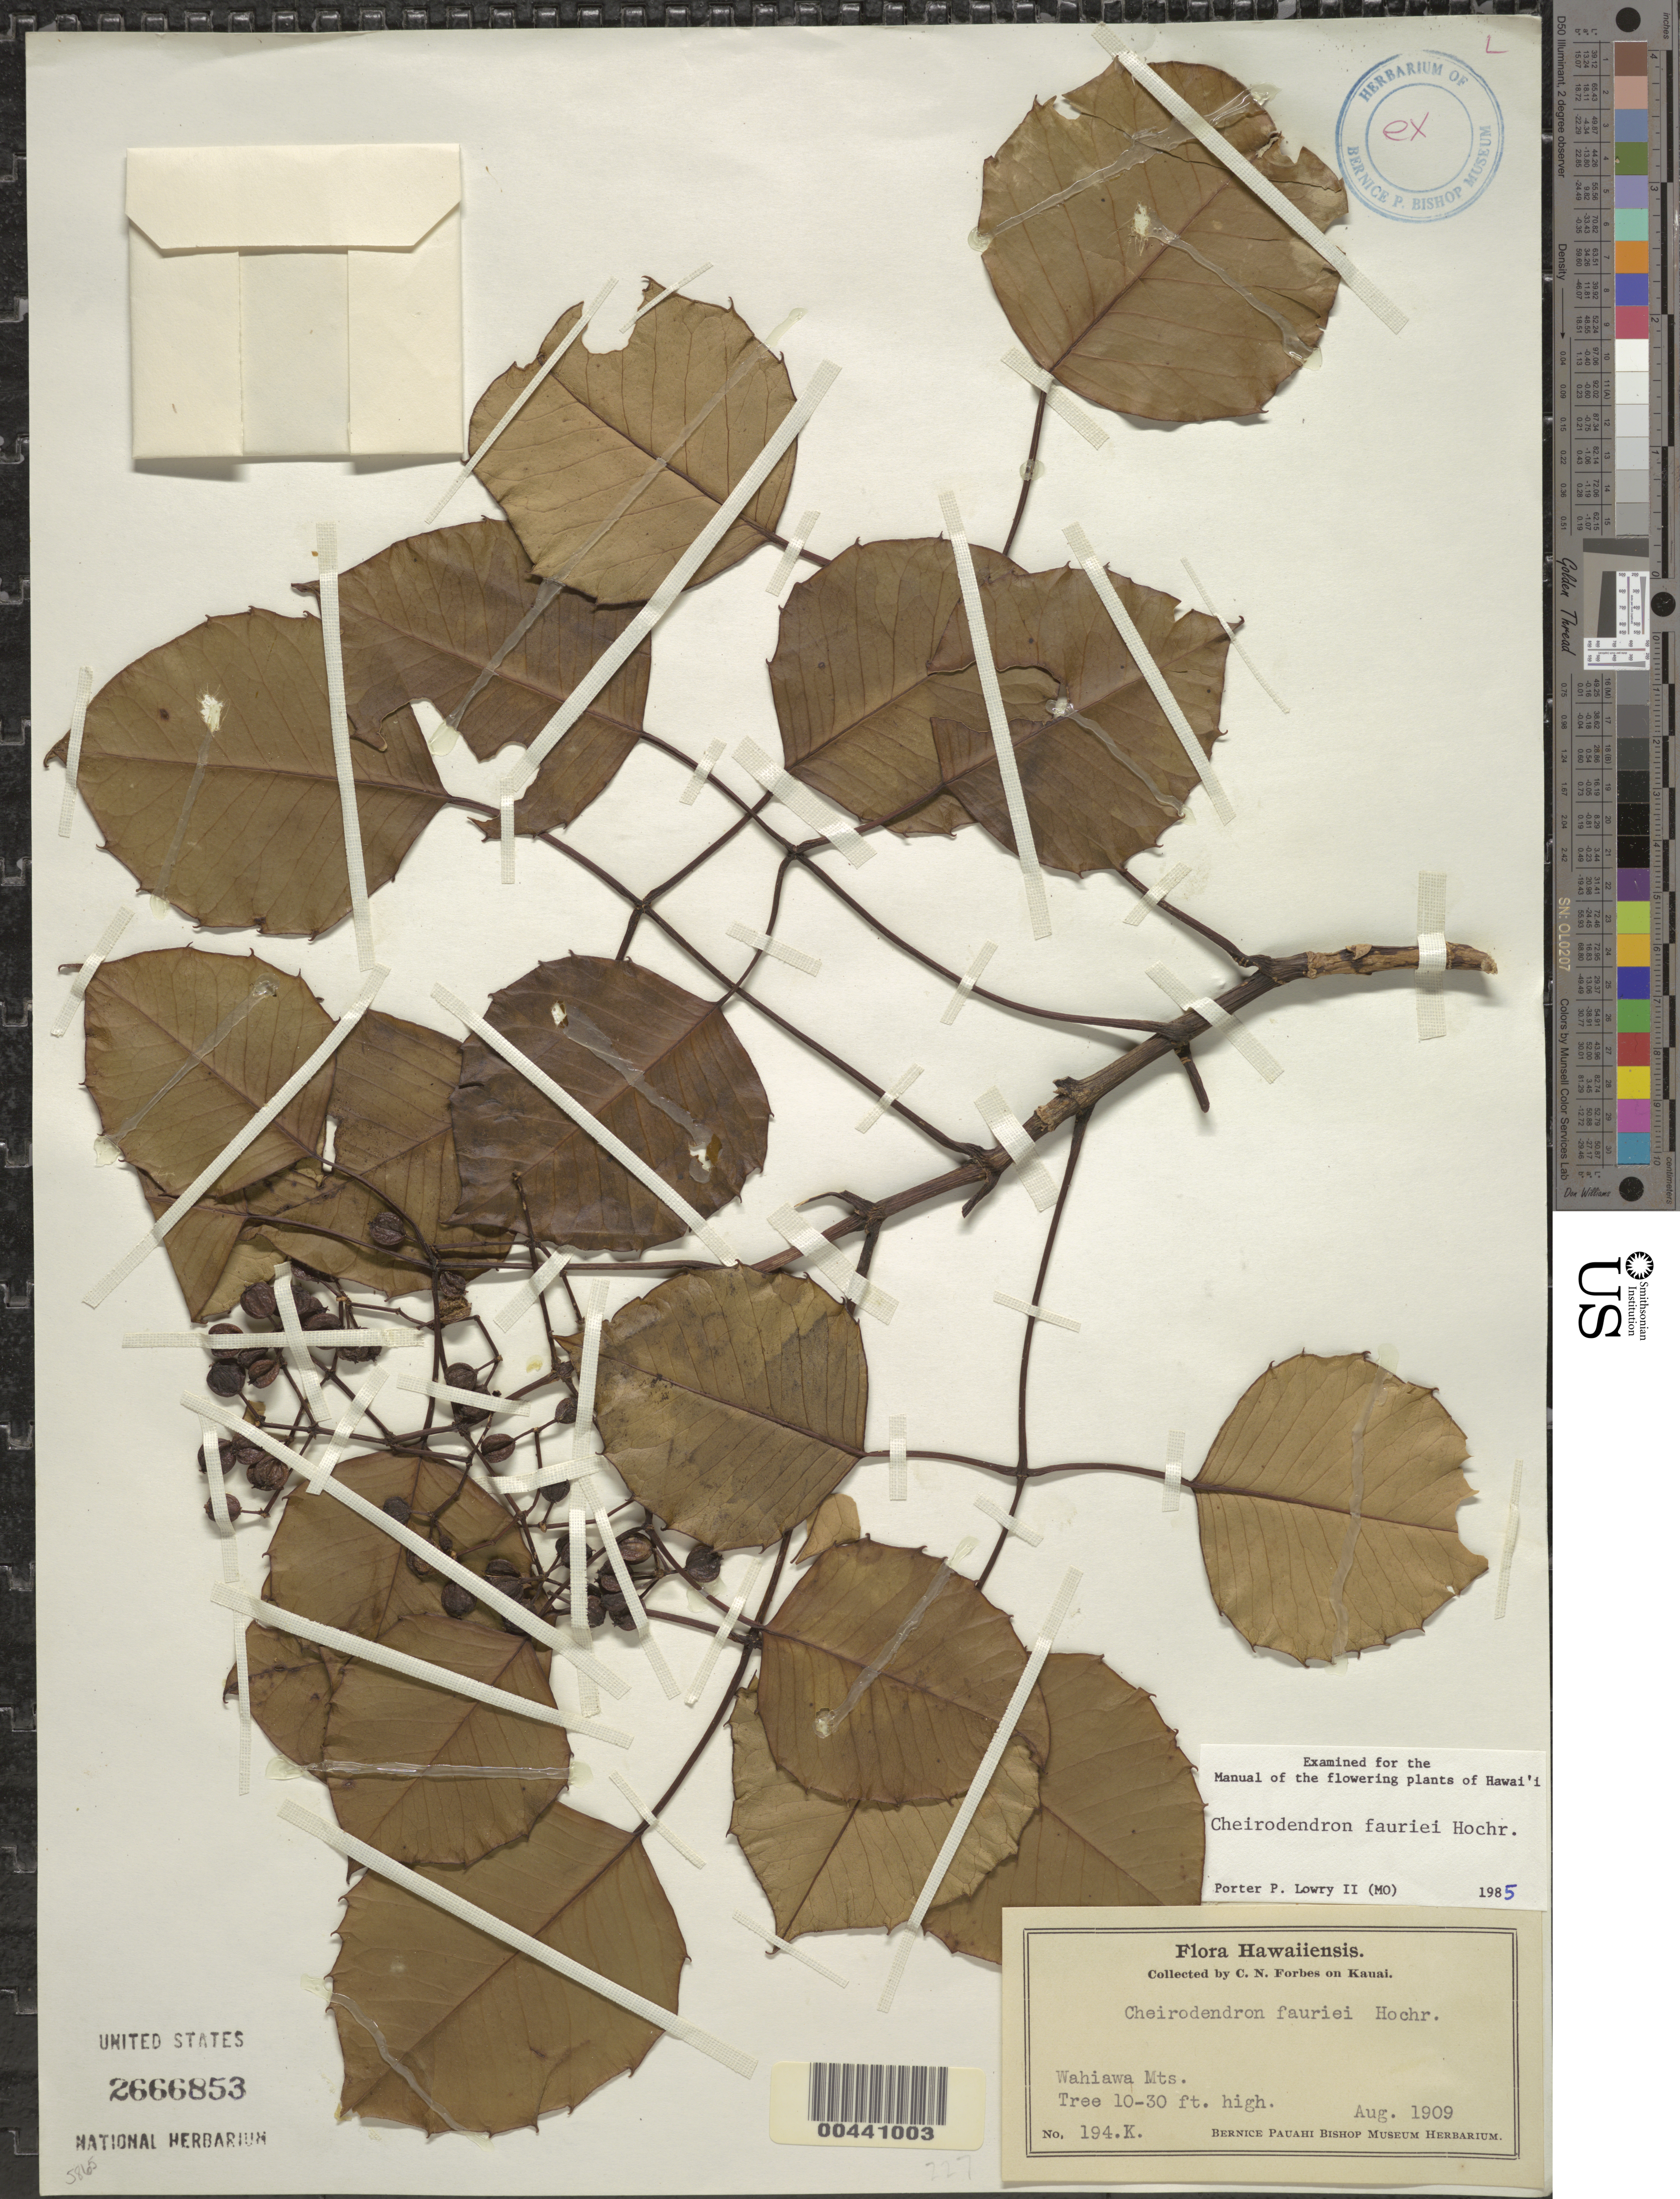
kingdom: Plantae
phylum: Tracheophyta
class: Magnoliopsida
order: Apiales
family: Araliaceae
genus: Cheirodendron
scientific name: Cheirodendron fauriei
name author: Hochr.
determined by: Lowry, P. P., (MO), Missouri Botanical Garden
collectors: C. N. Forbes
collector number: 194.K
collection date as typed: Aug 1909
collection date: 1909-08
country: United States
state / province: Hawaii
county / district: Kauai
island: Kaua'i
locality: Wahiawa Mts.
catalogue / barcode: US 2666853